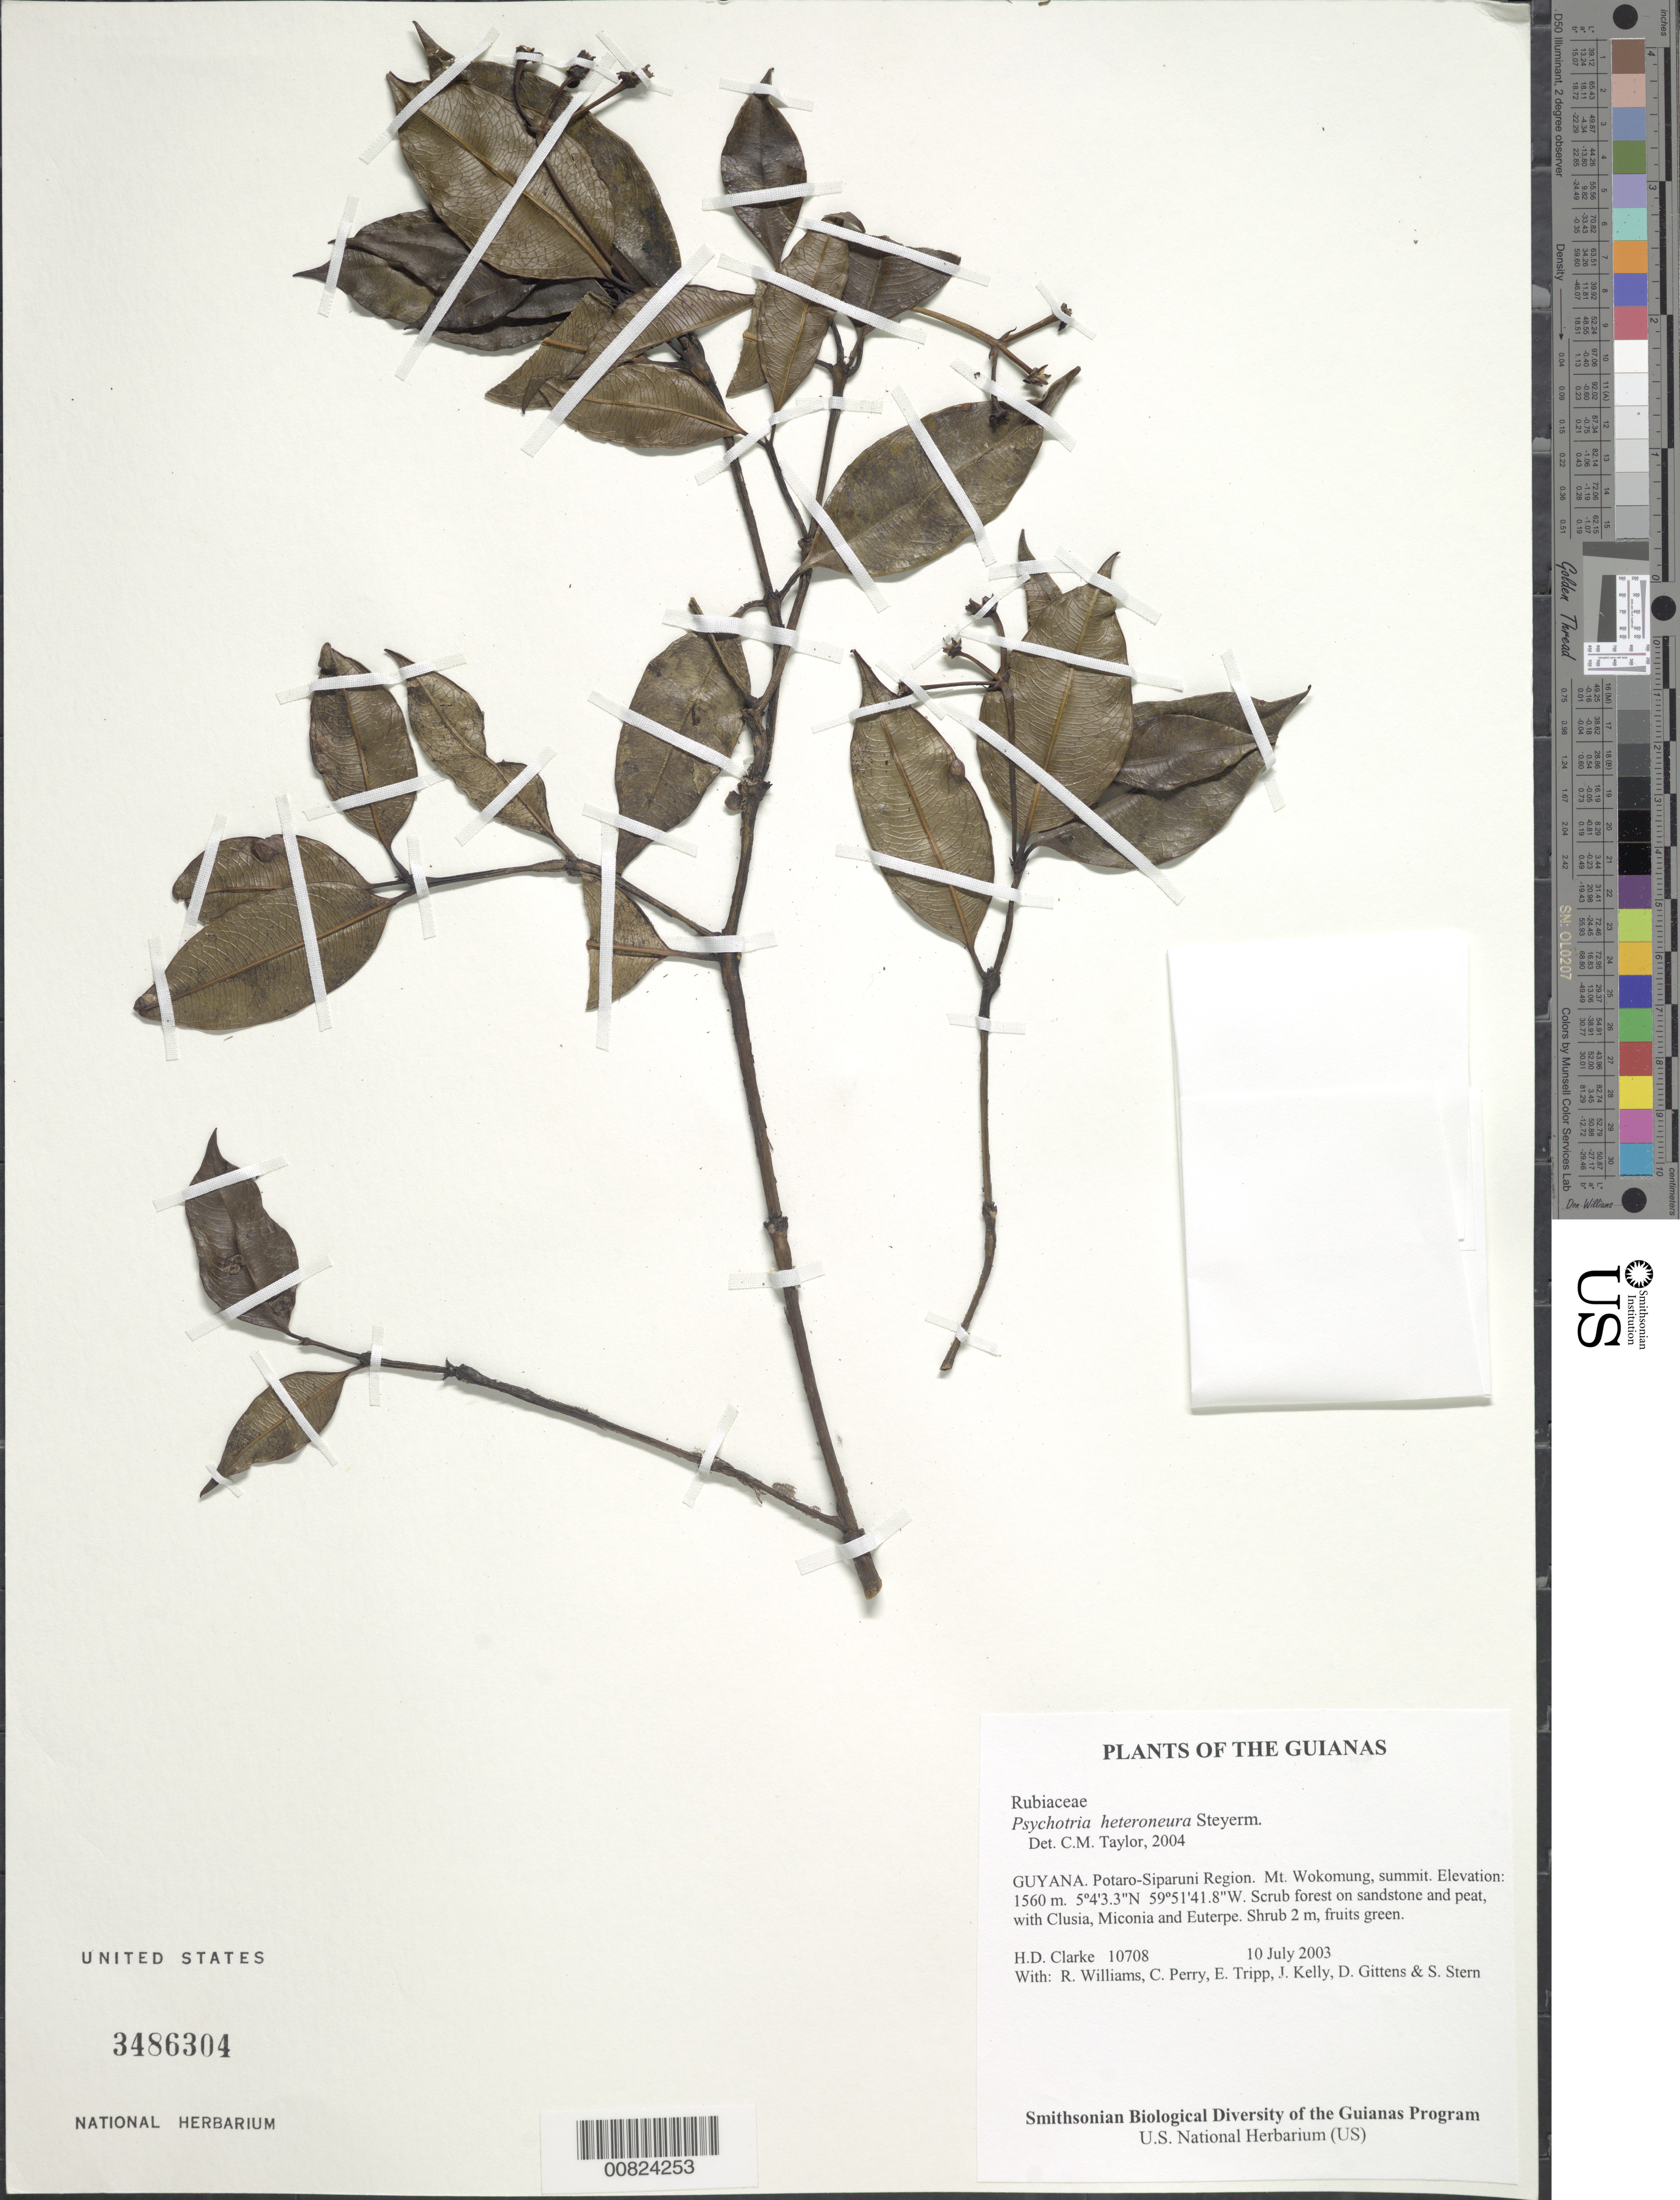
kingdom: Plantae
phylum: Tracheophyta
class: Magnoliopsida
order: Gentianales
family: Rubiaceae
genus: Psychotria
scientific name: Psychotria heteroneura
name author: Steyerm.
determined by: Taylor, Charlotte M.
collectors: H. D. Clarke, R. Williams, C. Perry, E. Tripp, J. Kelly, D. Gittens & S. R. Stern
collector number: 10708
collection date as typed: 10 July 2003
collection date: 2003-07-10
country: Guyana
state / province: Potaro-Siparuni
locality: Mt. Wokomung, summit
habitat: Scrub forest on sandstone and peat, with Clusia, Miconia and Euterpe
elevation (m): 1560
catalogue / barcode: US 3486304